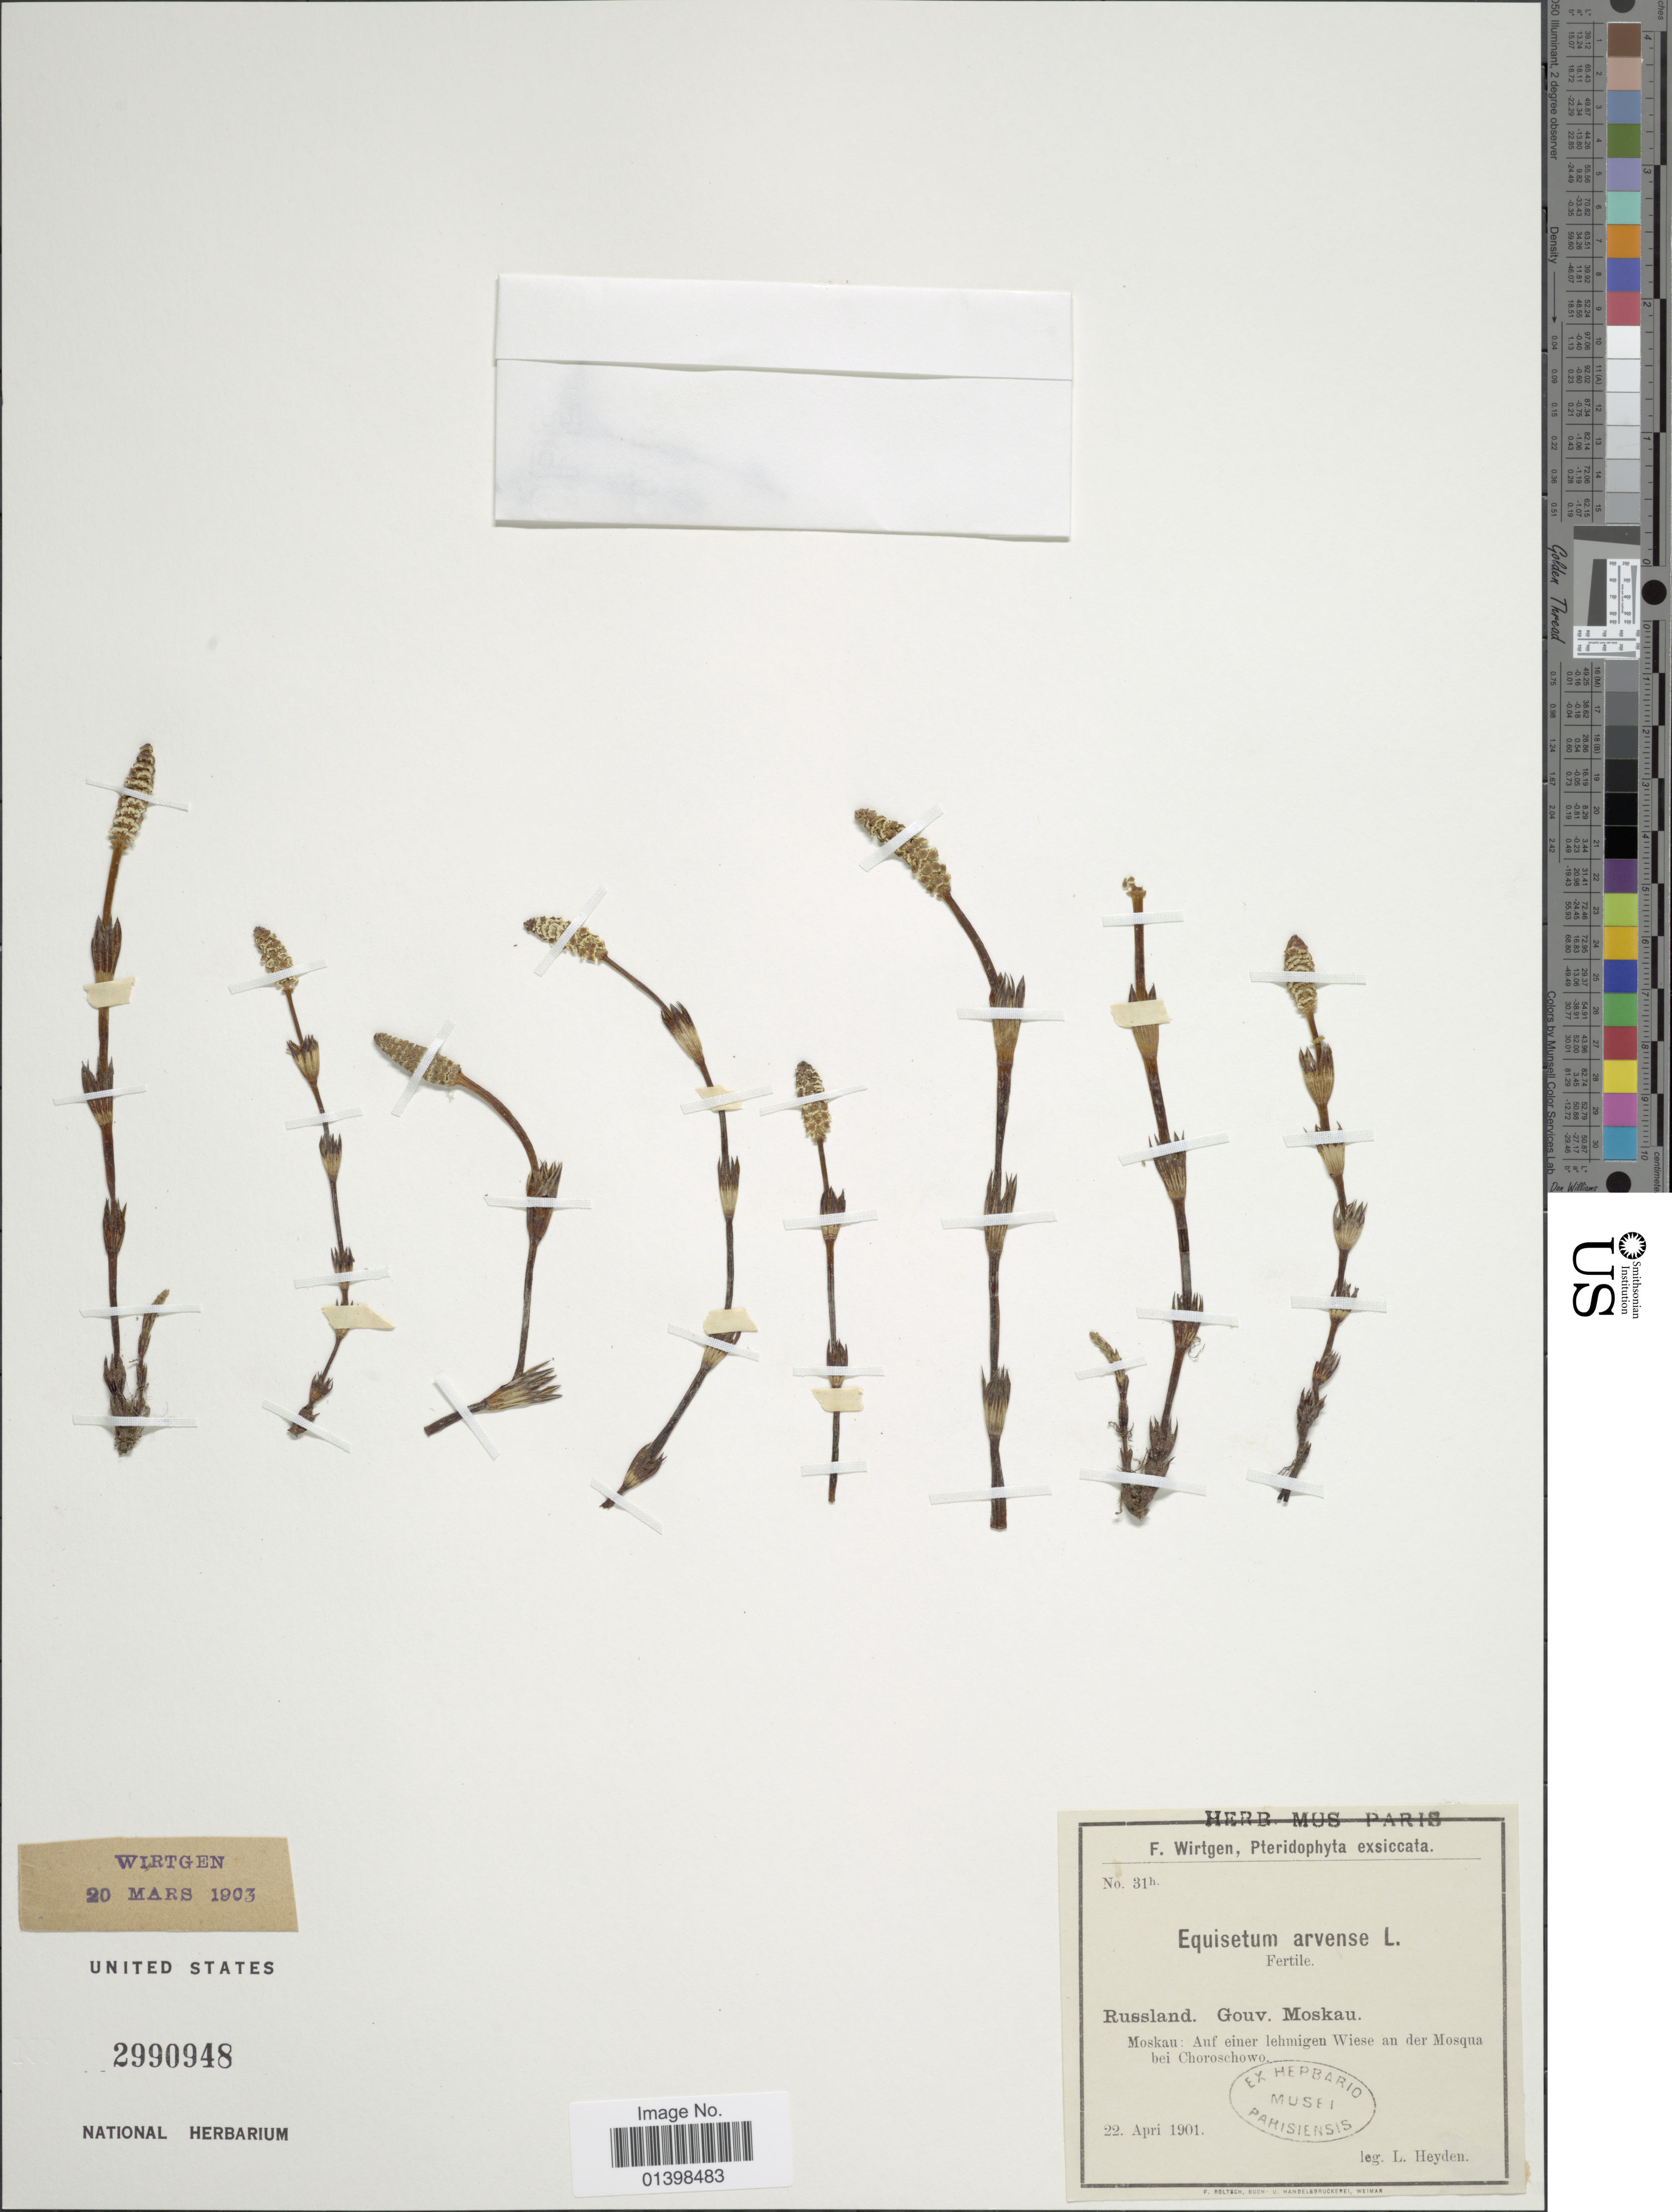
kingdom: Plantae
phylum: Tracheophyta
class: Polypodiopsida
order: Equisetales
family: Equisetaceae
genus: Equisetum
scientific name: Equisetum arvense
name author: L.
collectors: L. Heyden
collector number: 31h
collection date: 1901-04-22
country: Russian Federation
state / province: Moscow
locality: Gouv. Moskau, Moskau: Auf einer lehmigen Wiese an der Mosqua bei Choroschowo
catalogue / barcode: US 2990948